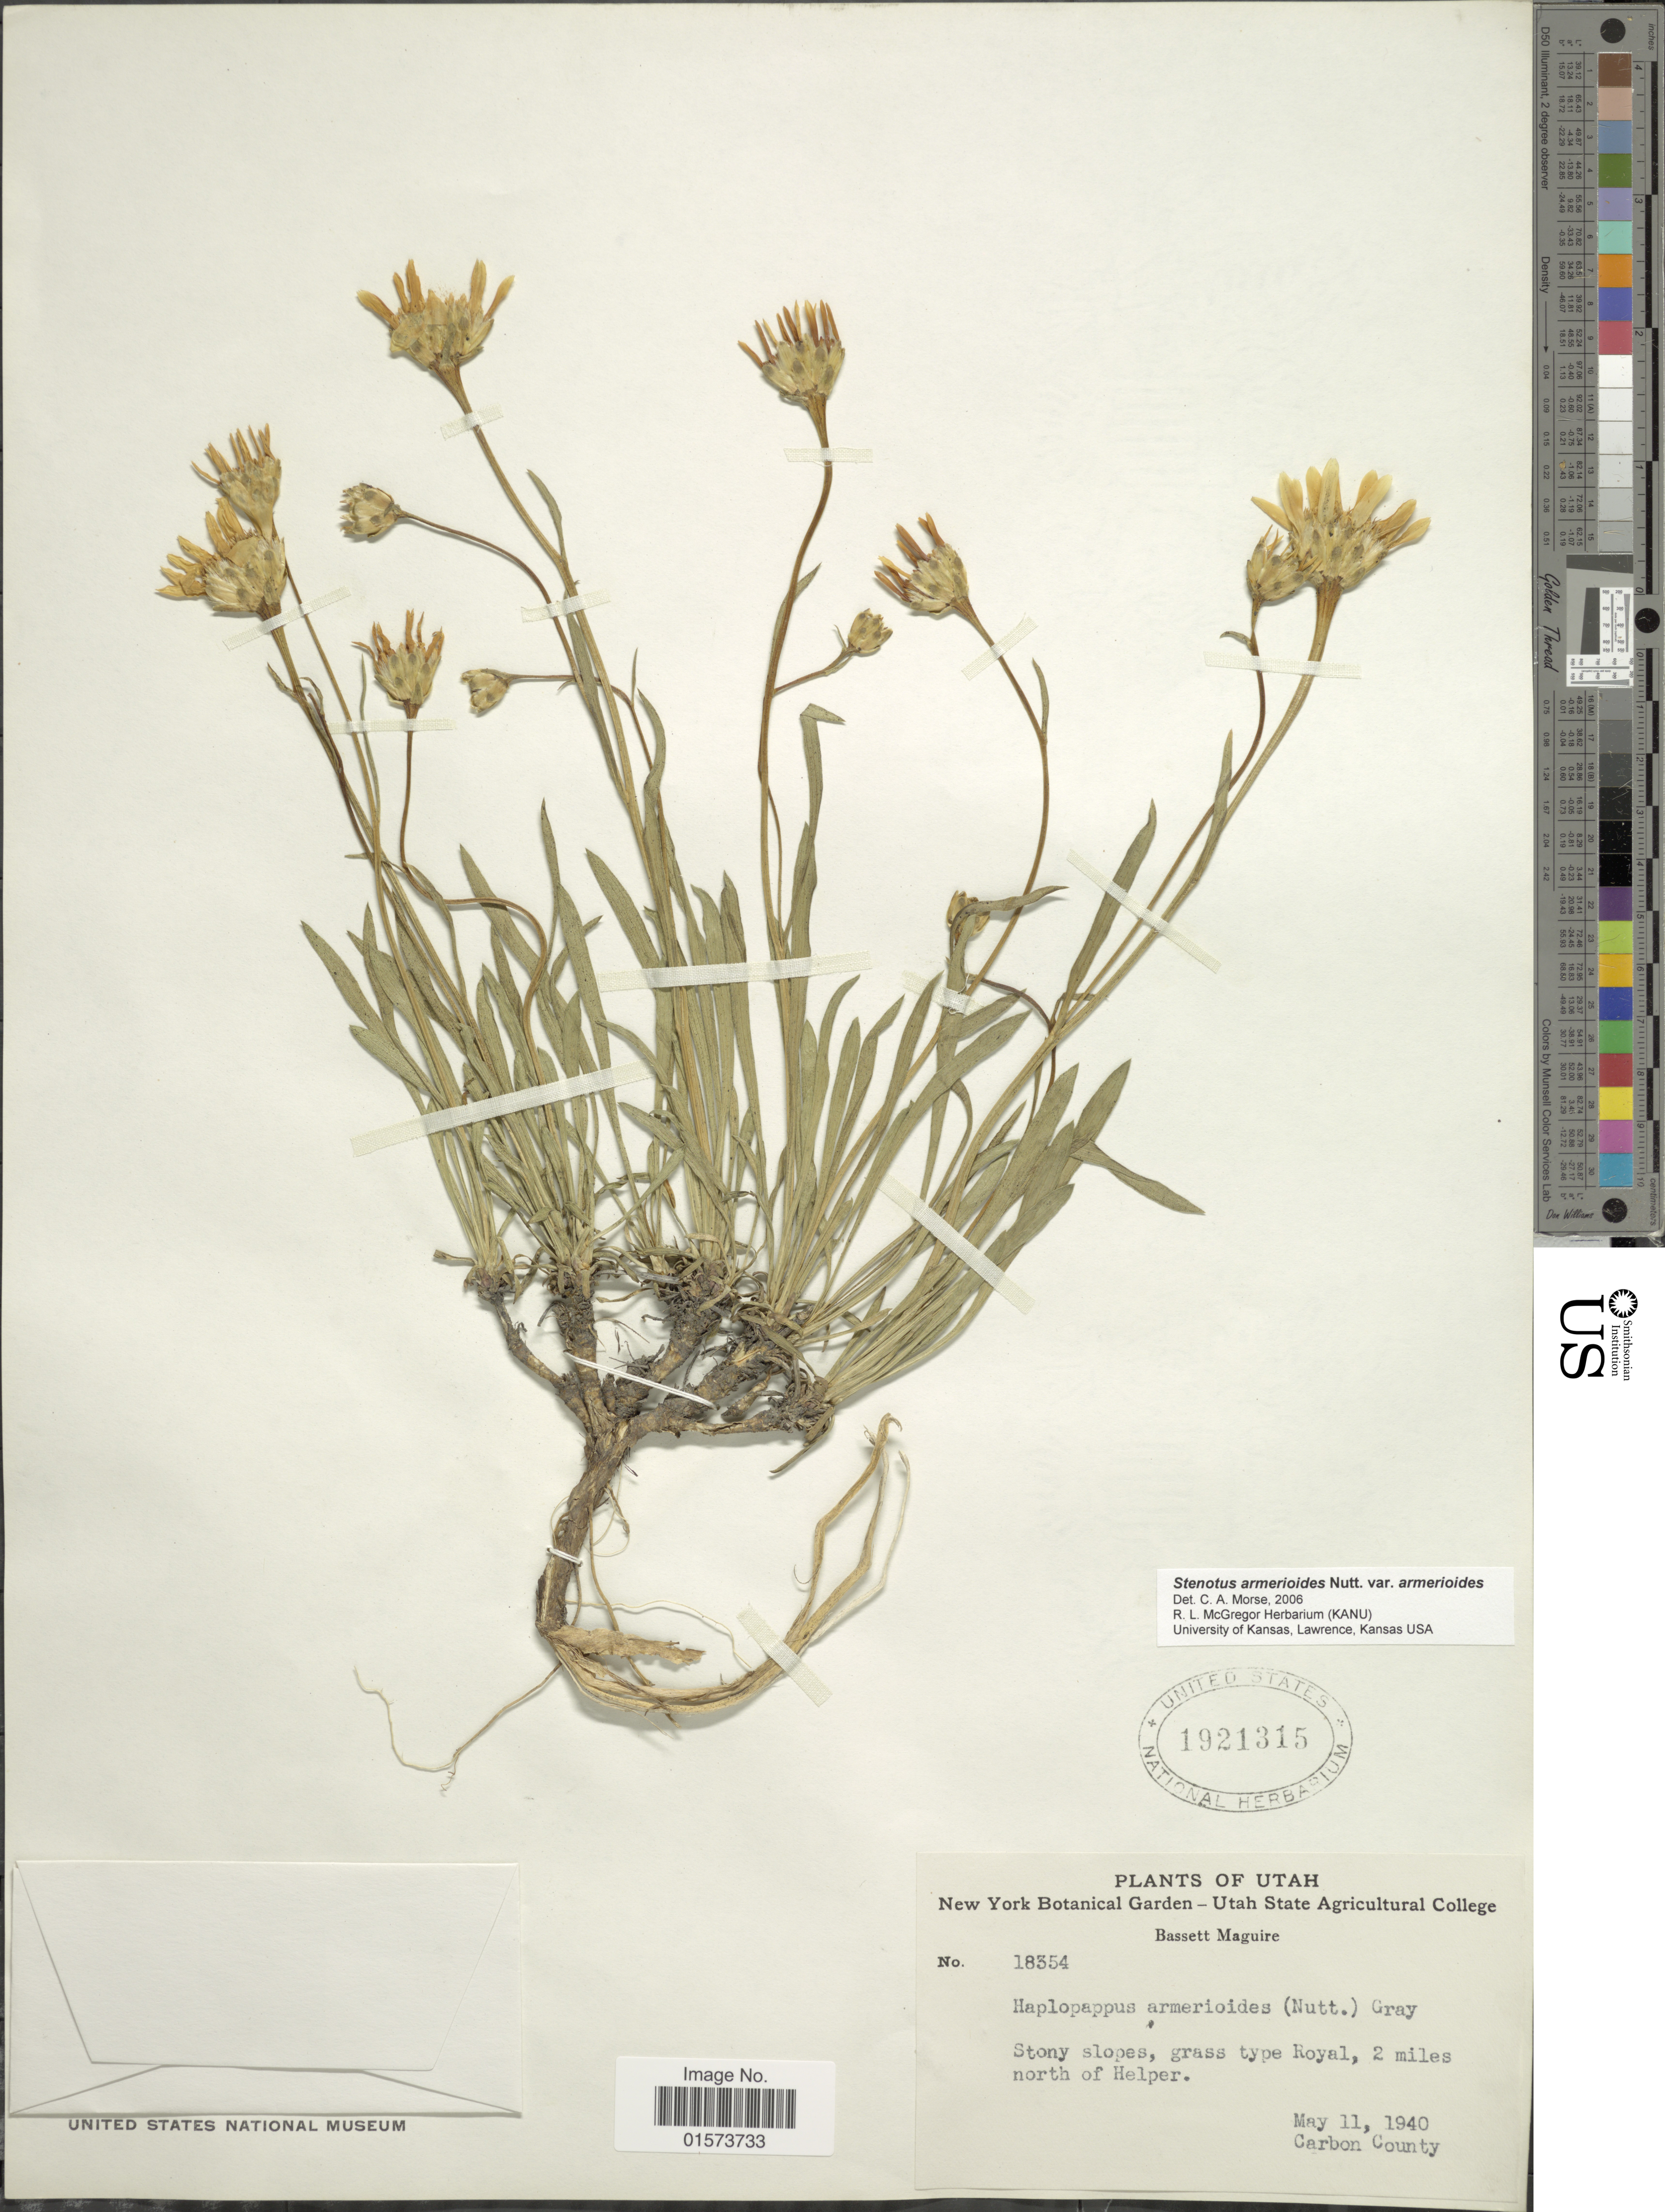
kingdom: Plantae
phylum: Tracheophyta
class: Magnoliopsida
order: Asterales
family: Asteraceae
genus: Stenotus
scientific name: Stenotus armerioides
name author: Nutt.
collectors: B. Maguire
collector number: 18354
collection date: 1940-05-11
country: United States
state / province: Utah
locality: Stony slopes, grass type Royal, 2 miles north of Helper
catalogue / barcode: US 1921315